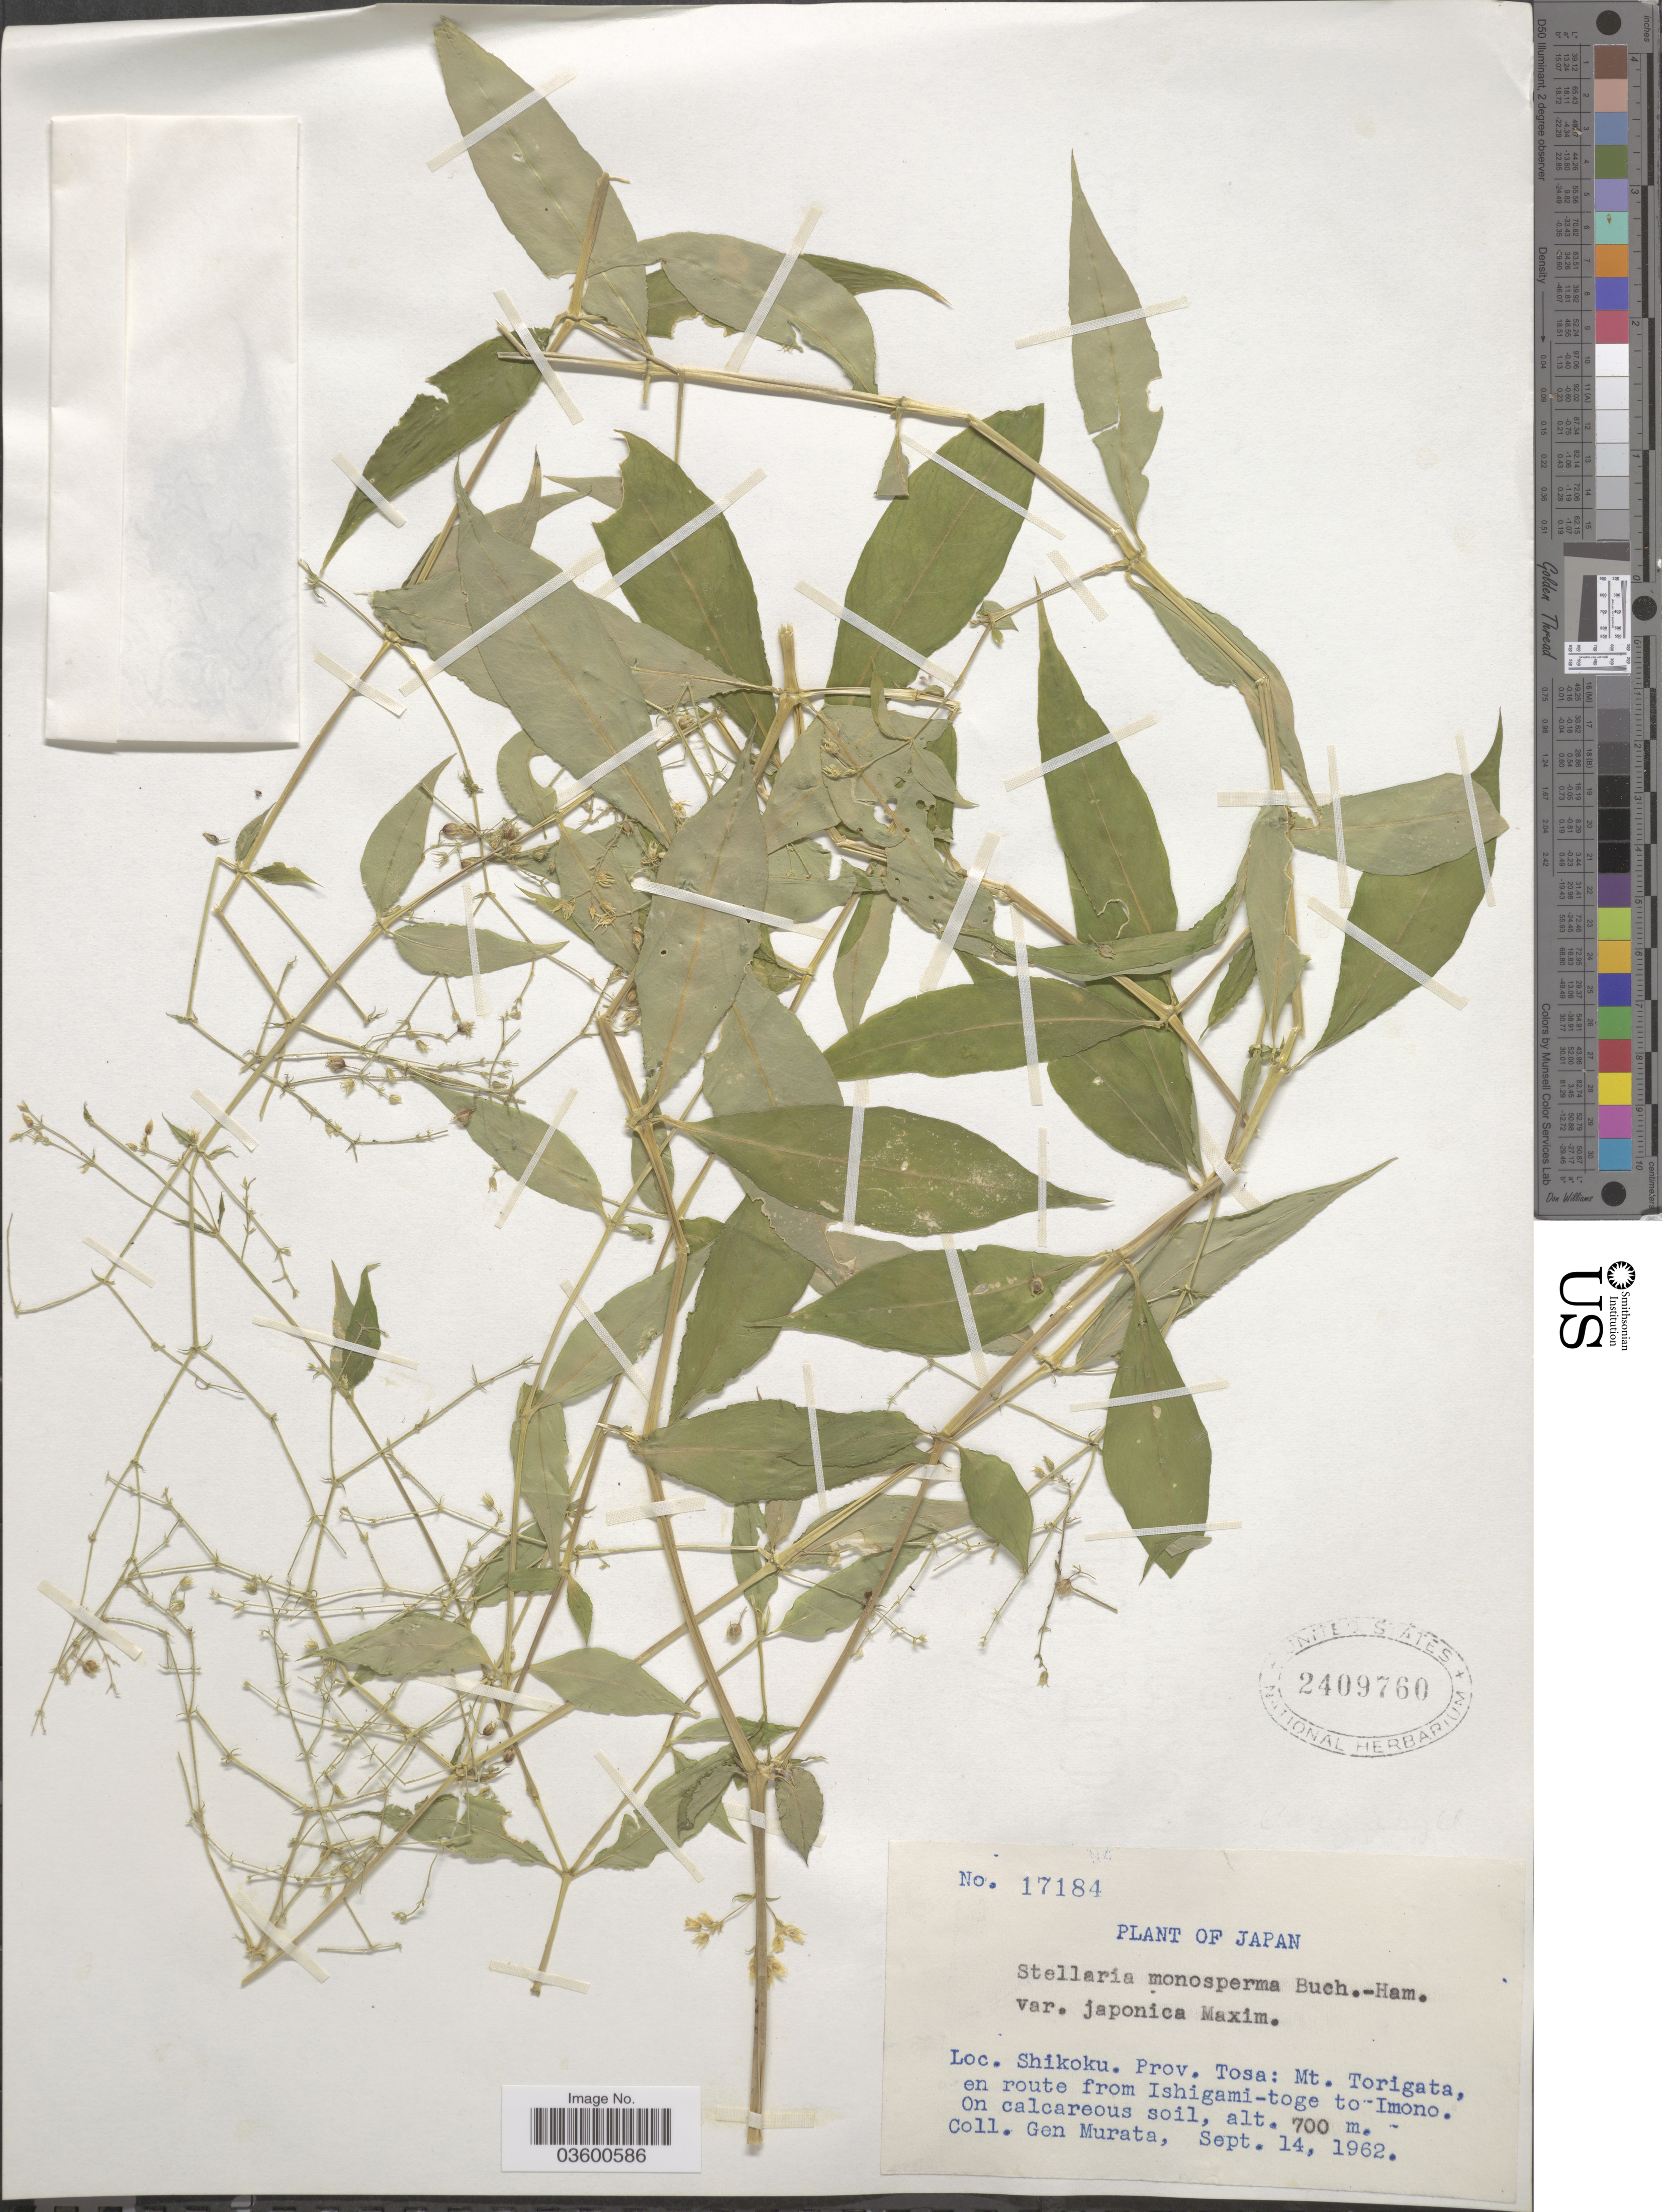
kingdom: Plantae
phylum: Tracheophyta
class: Magnoliopsida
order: Caryophyllales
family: Caryophyllaceae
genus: Schizotechium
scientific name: Schizotechium monospermum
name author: (Buch.-Ham. ex D. Don) Pusalkar & S.K. Srivast.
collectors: G. Murata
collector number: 17184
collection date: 1962-09-14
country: Japan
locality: Shikoku. Prov. Tosa: Mt. Torigata, en route from Ishigami-toge to Imono.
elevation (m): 700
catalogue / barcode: US 2409760